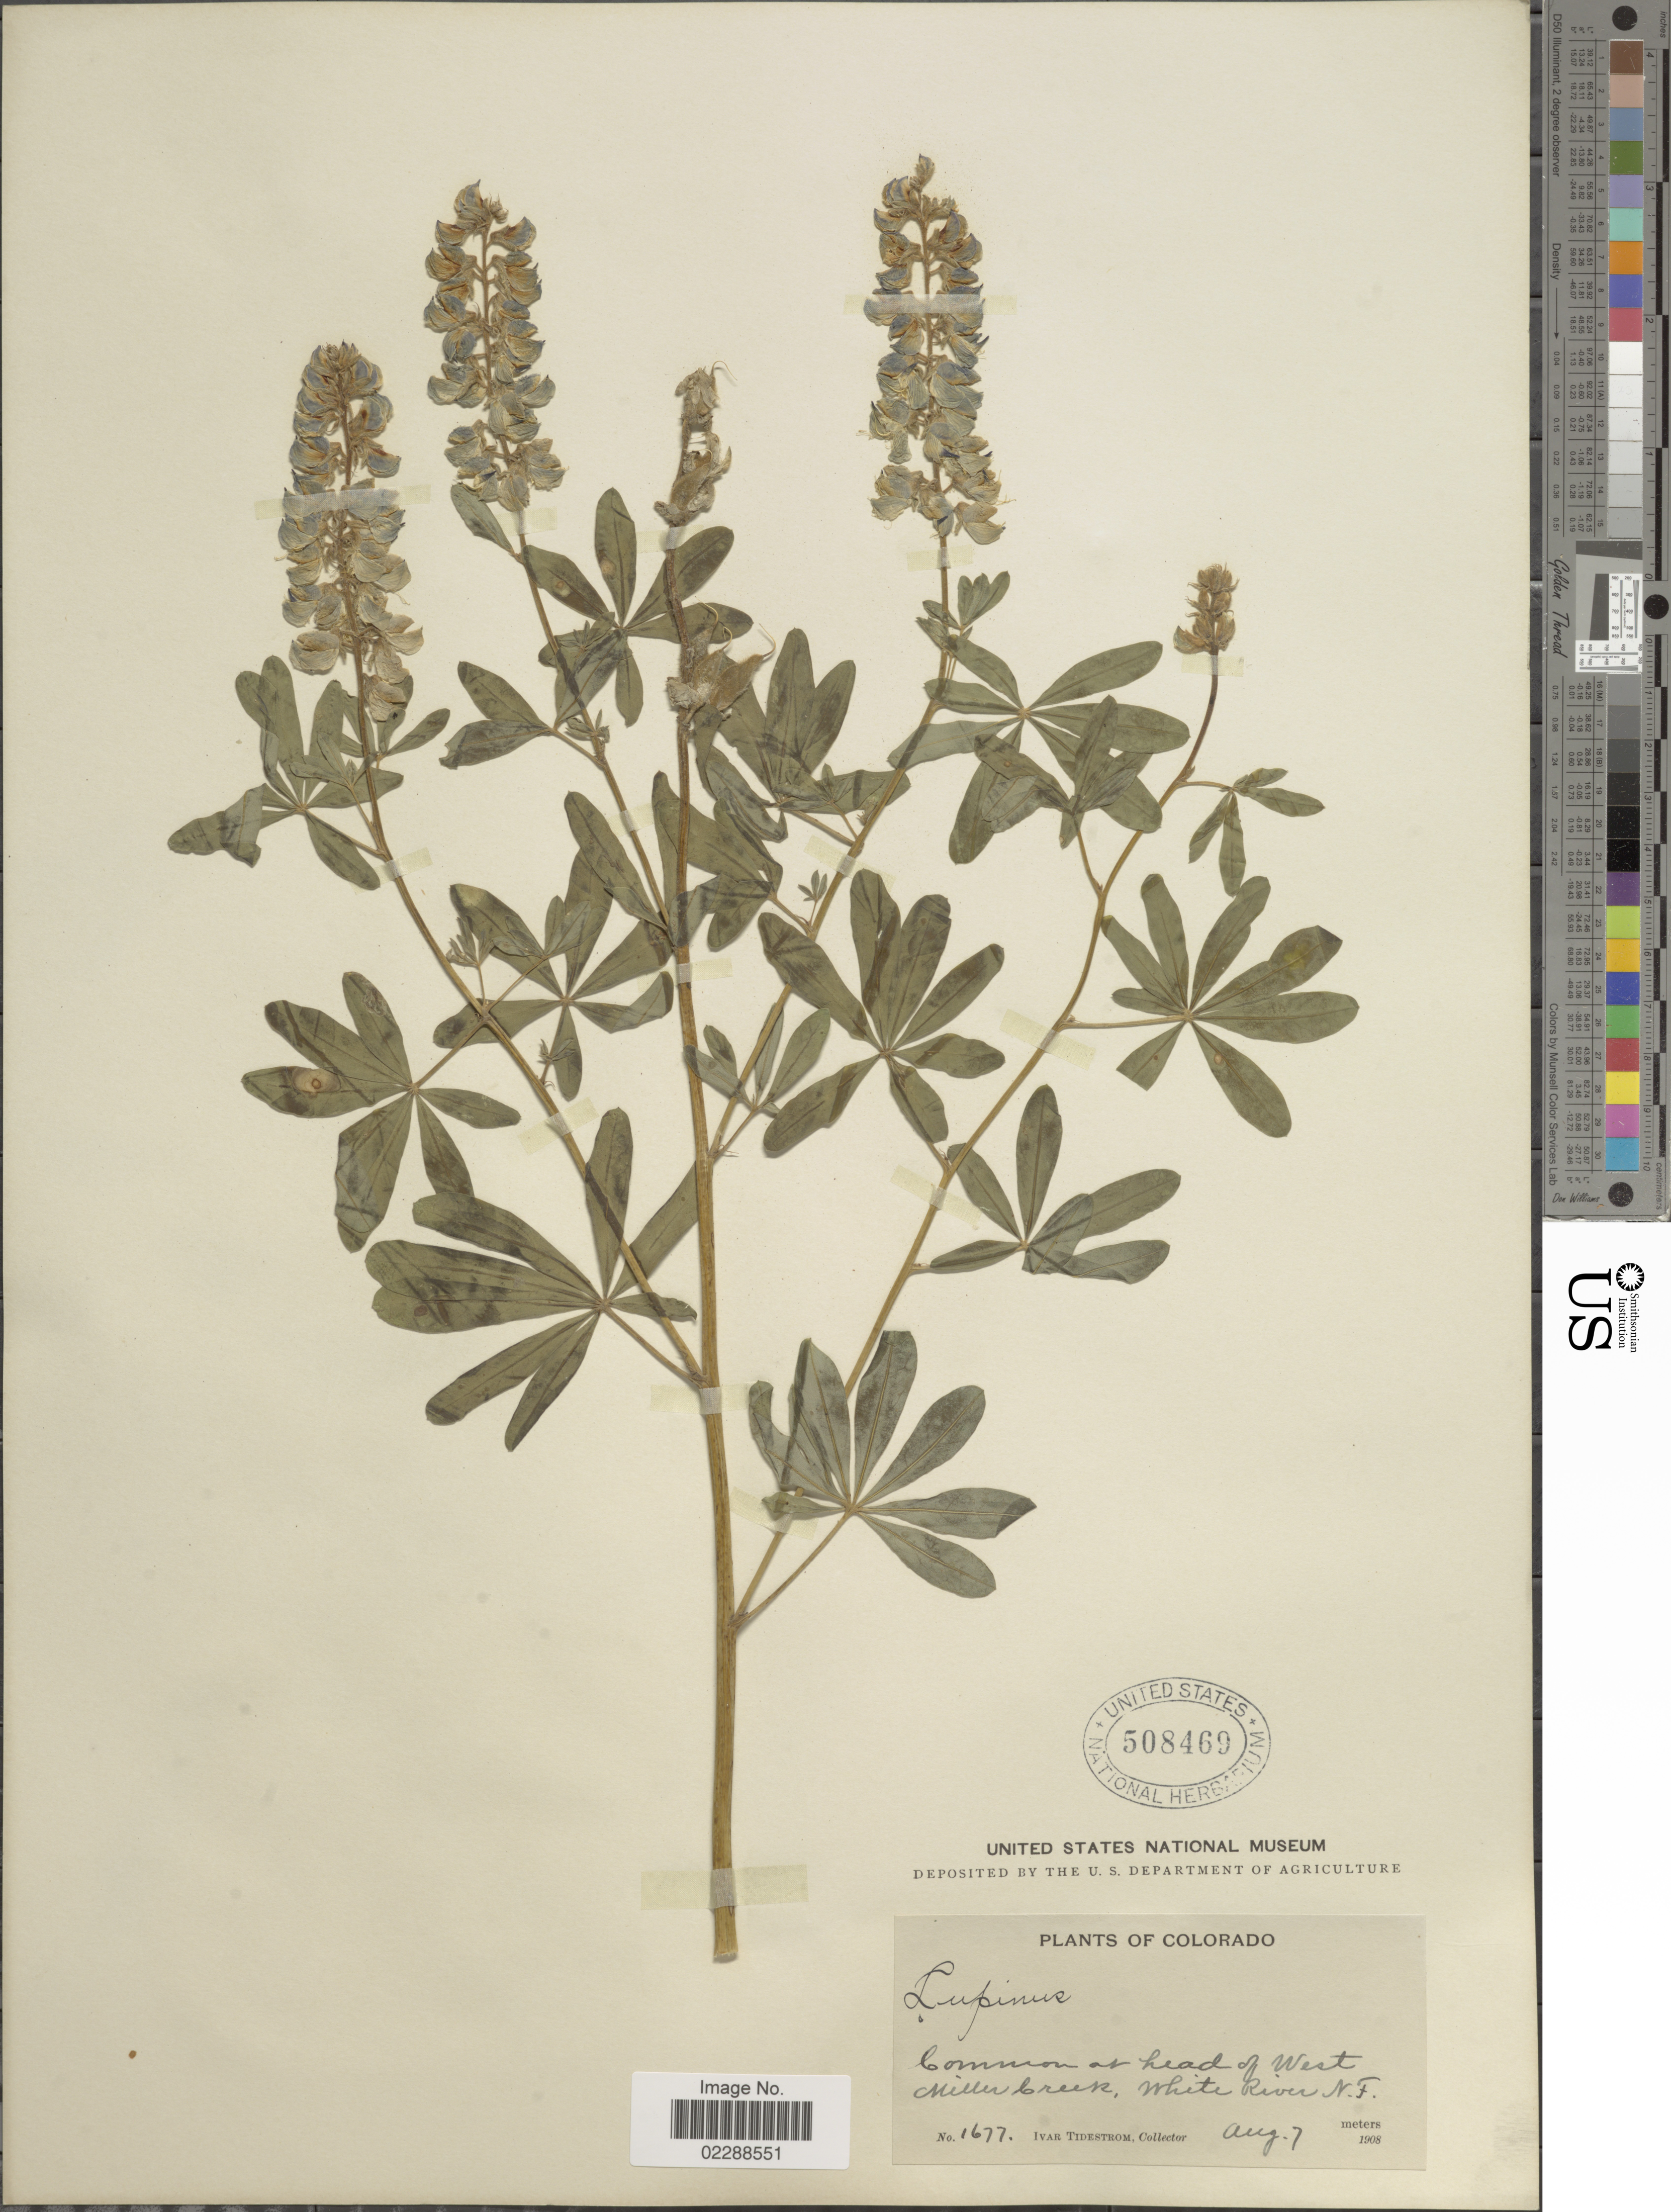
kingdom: Plantae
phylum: Tracheophyta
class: Magnoliopsida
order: Fabales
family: Fabaceae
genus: Lupinus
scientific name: Lupinus sp.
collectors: I. F. Tidestrom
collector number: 1677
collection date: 1908-08-07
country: United States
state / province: Colorado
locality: Commonm at head of West MIller Creek, White River N. F.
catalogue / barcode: US 508469